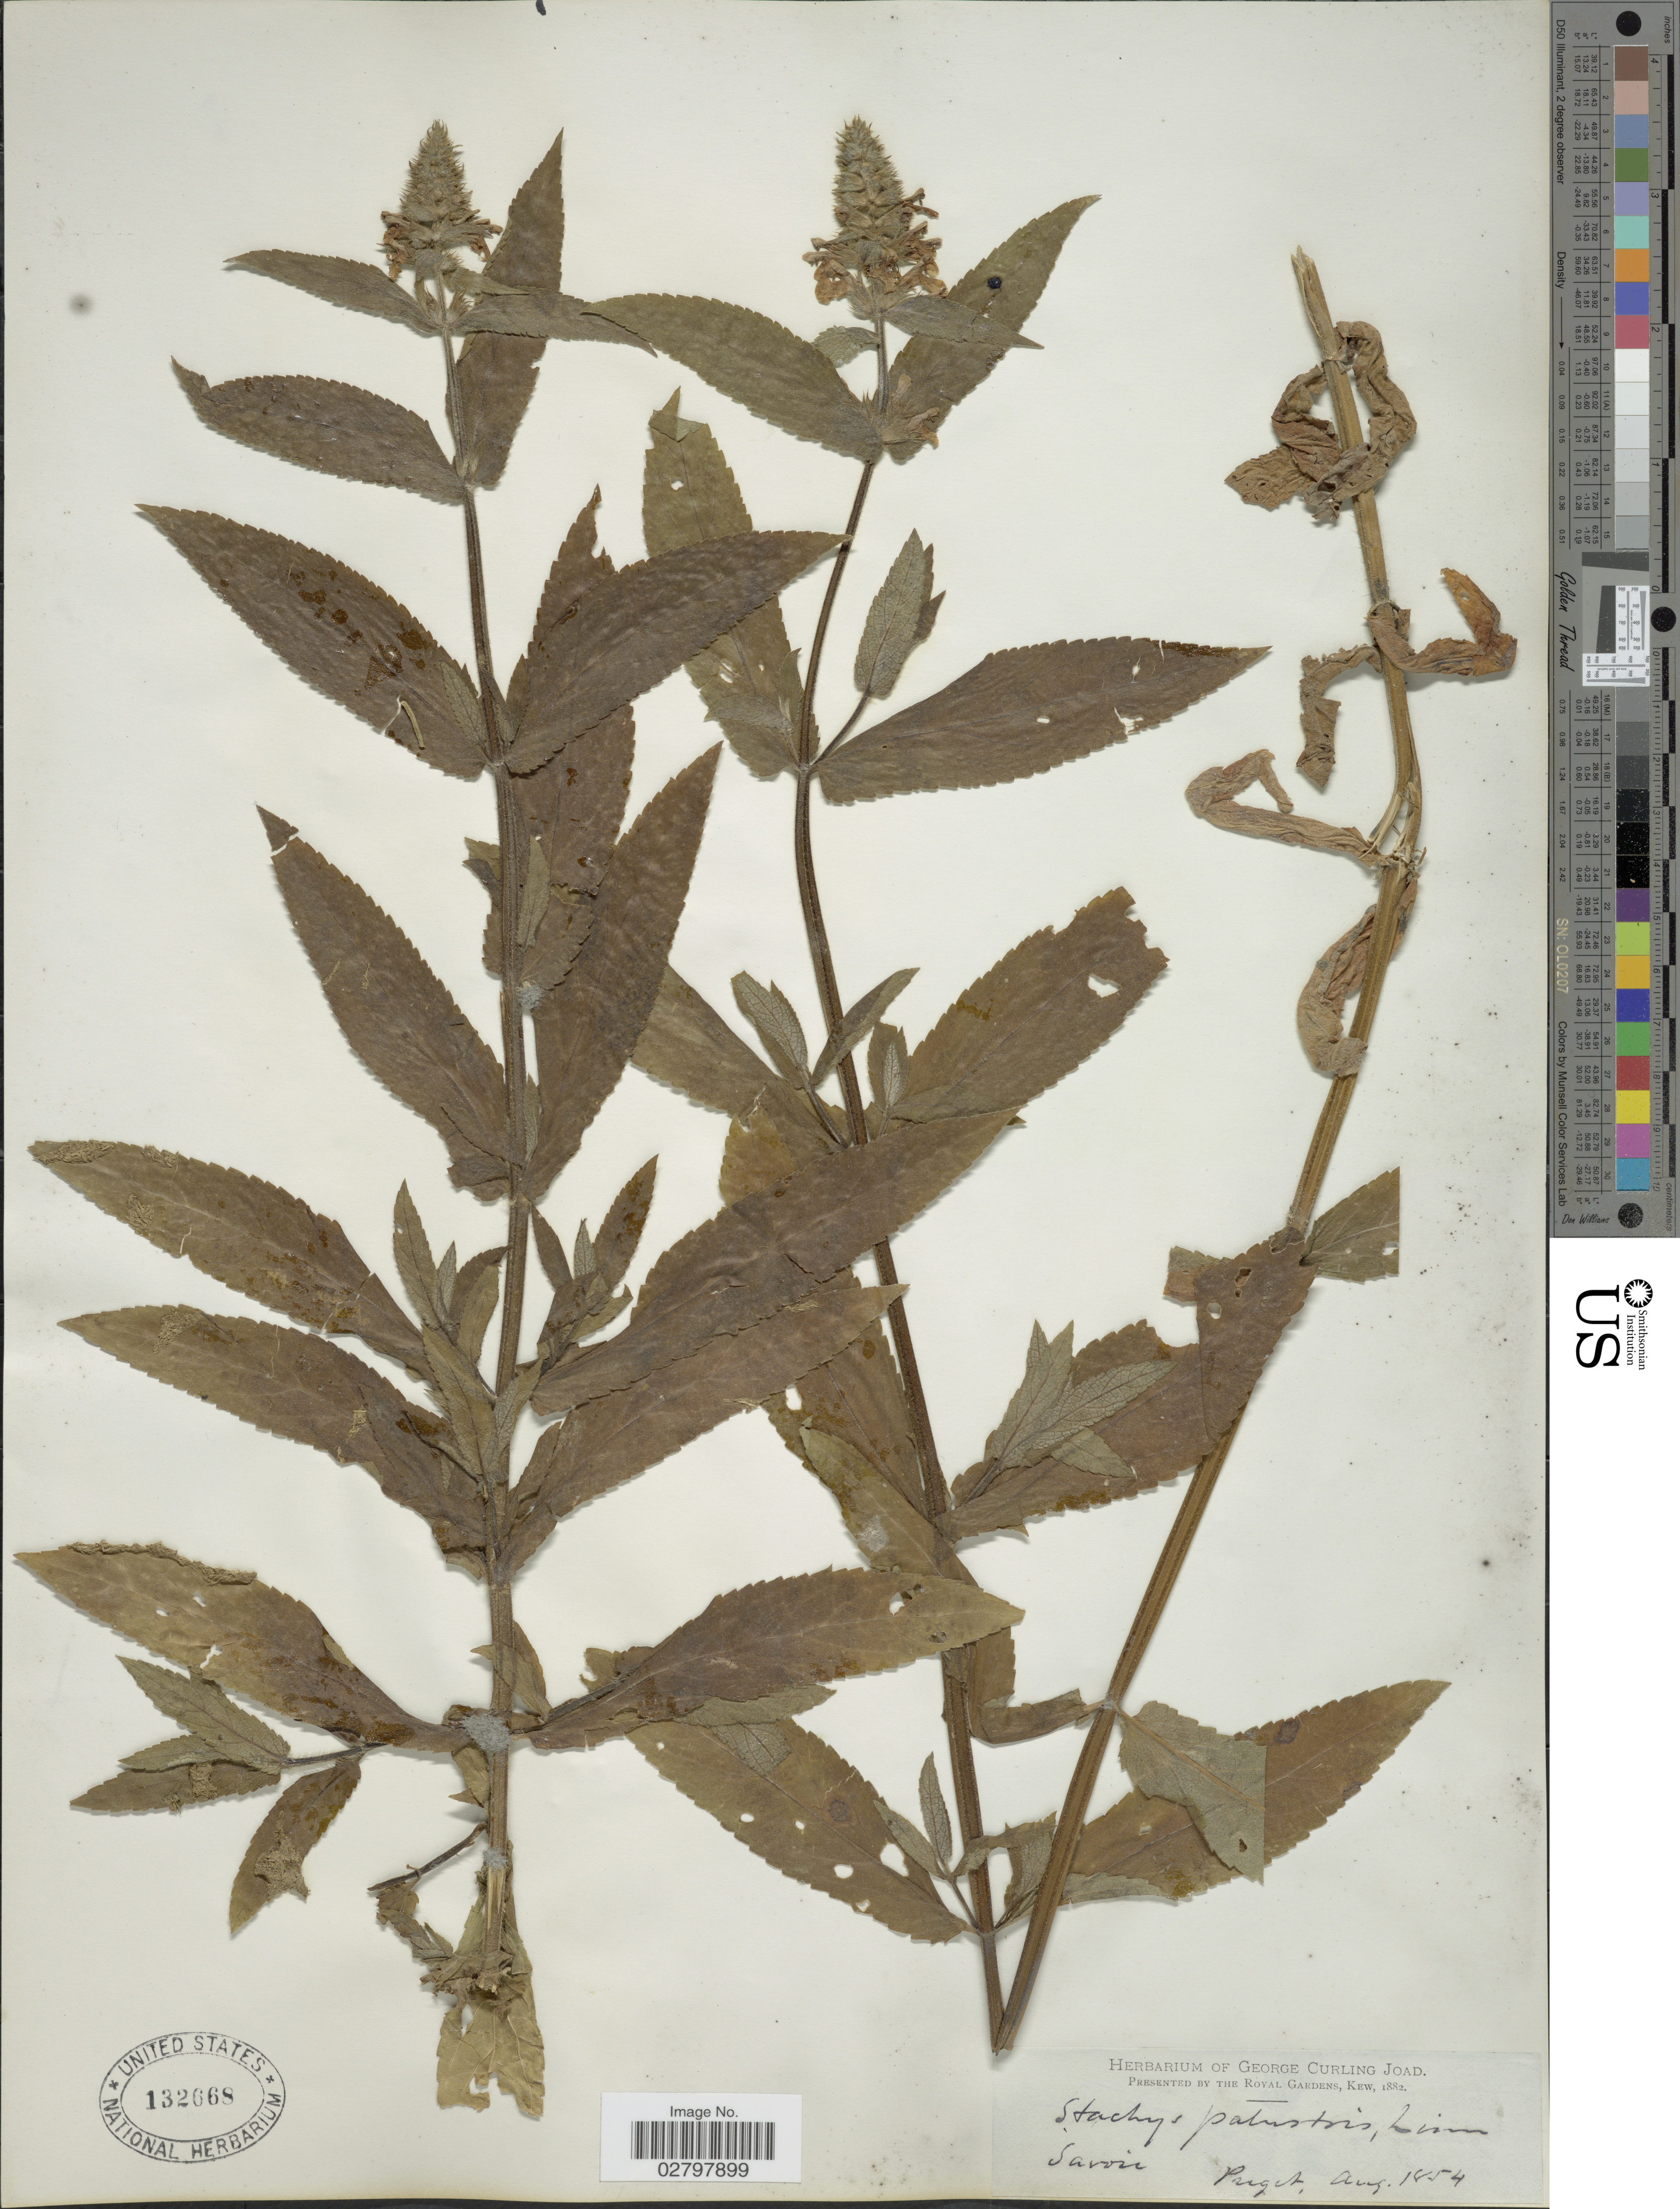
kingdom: Plantae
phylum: Tracheophyta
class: Magnoliopsida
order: Lamiales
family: Lamiaceae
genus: Stachys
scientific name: Stachys palustris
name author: L.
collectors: -. Puget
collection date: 1854-08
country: France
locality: Savoie.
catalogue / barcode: US 132668